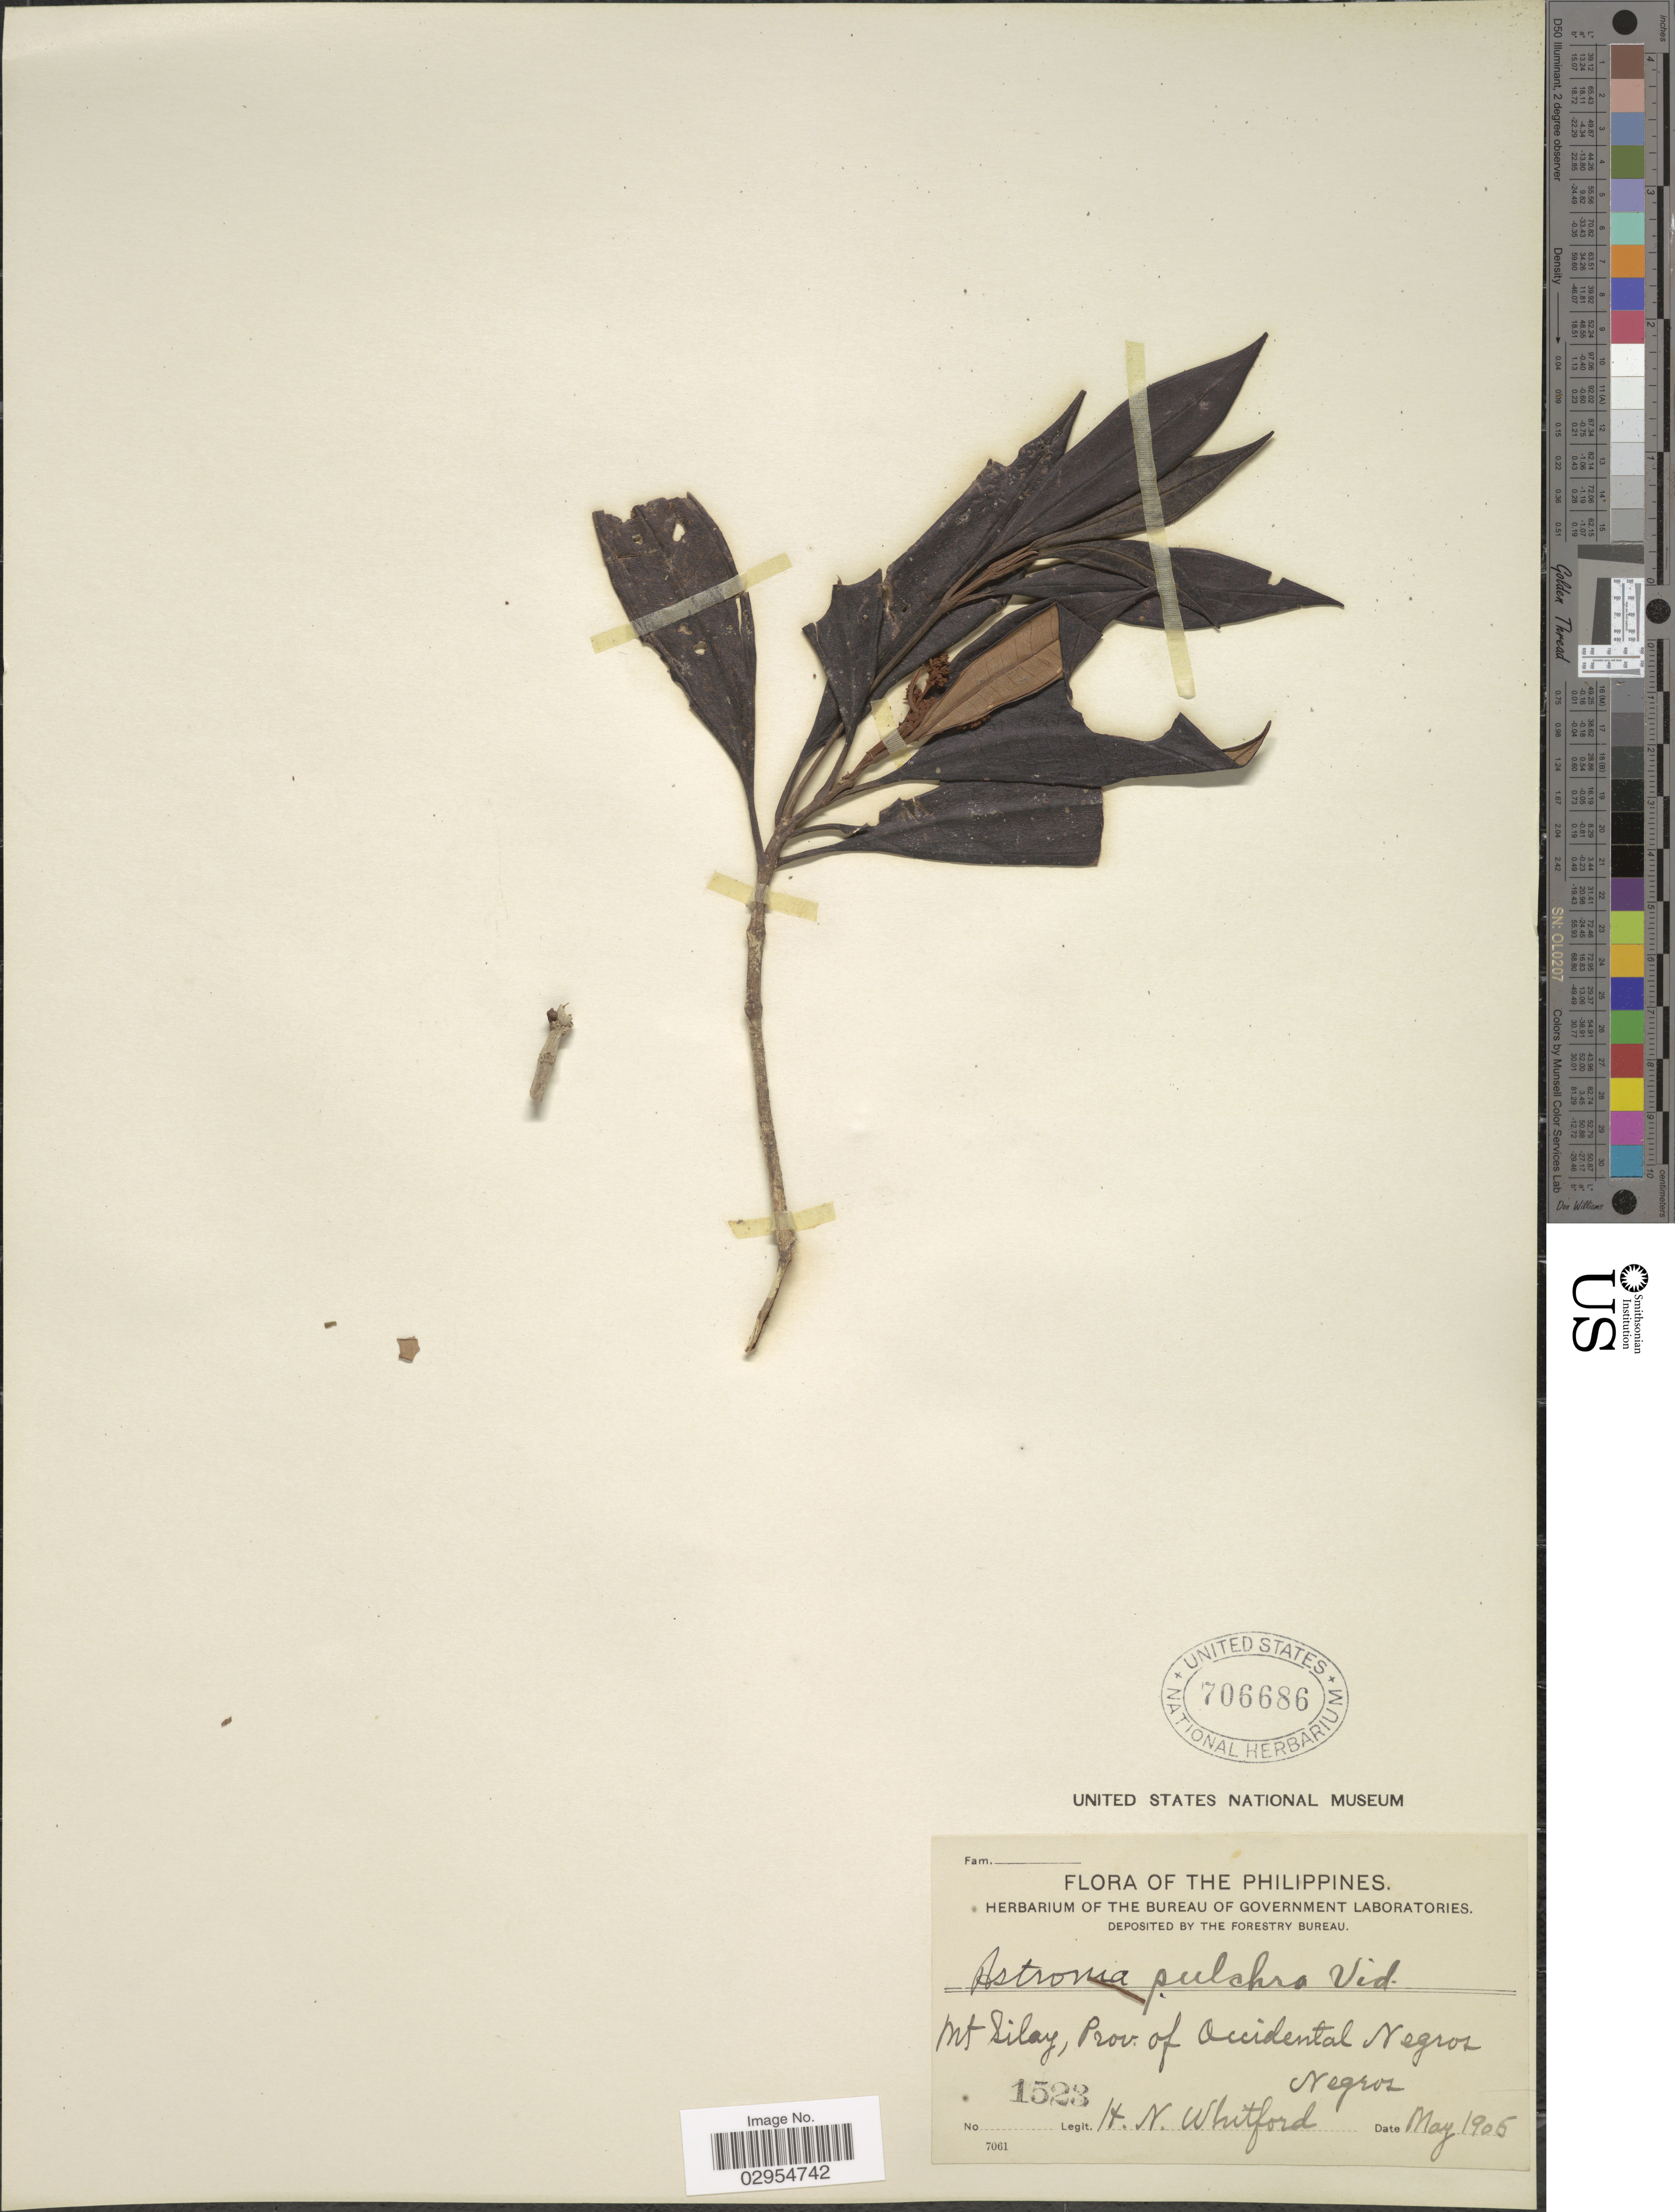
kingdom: Plantae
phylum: Tracheophyta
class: Magnoliopsida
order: Myrtales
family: Melastomataceae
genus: Astronia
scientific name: Astronia pulchra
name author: S. Vidal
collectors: H. N. Whitford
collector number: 1523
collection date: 1905-05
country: Philippines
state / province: Western Visayas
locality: Mt Silay, Prov. of Occidental Negros, Negros.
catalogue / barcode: US 706686